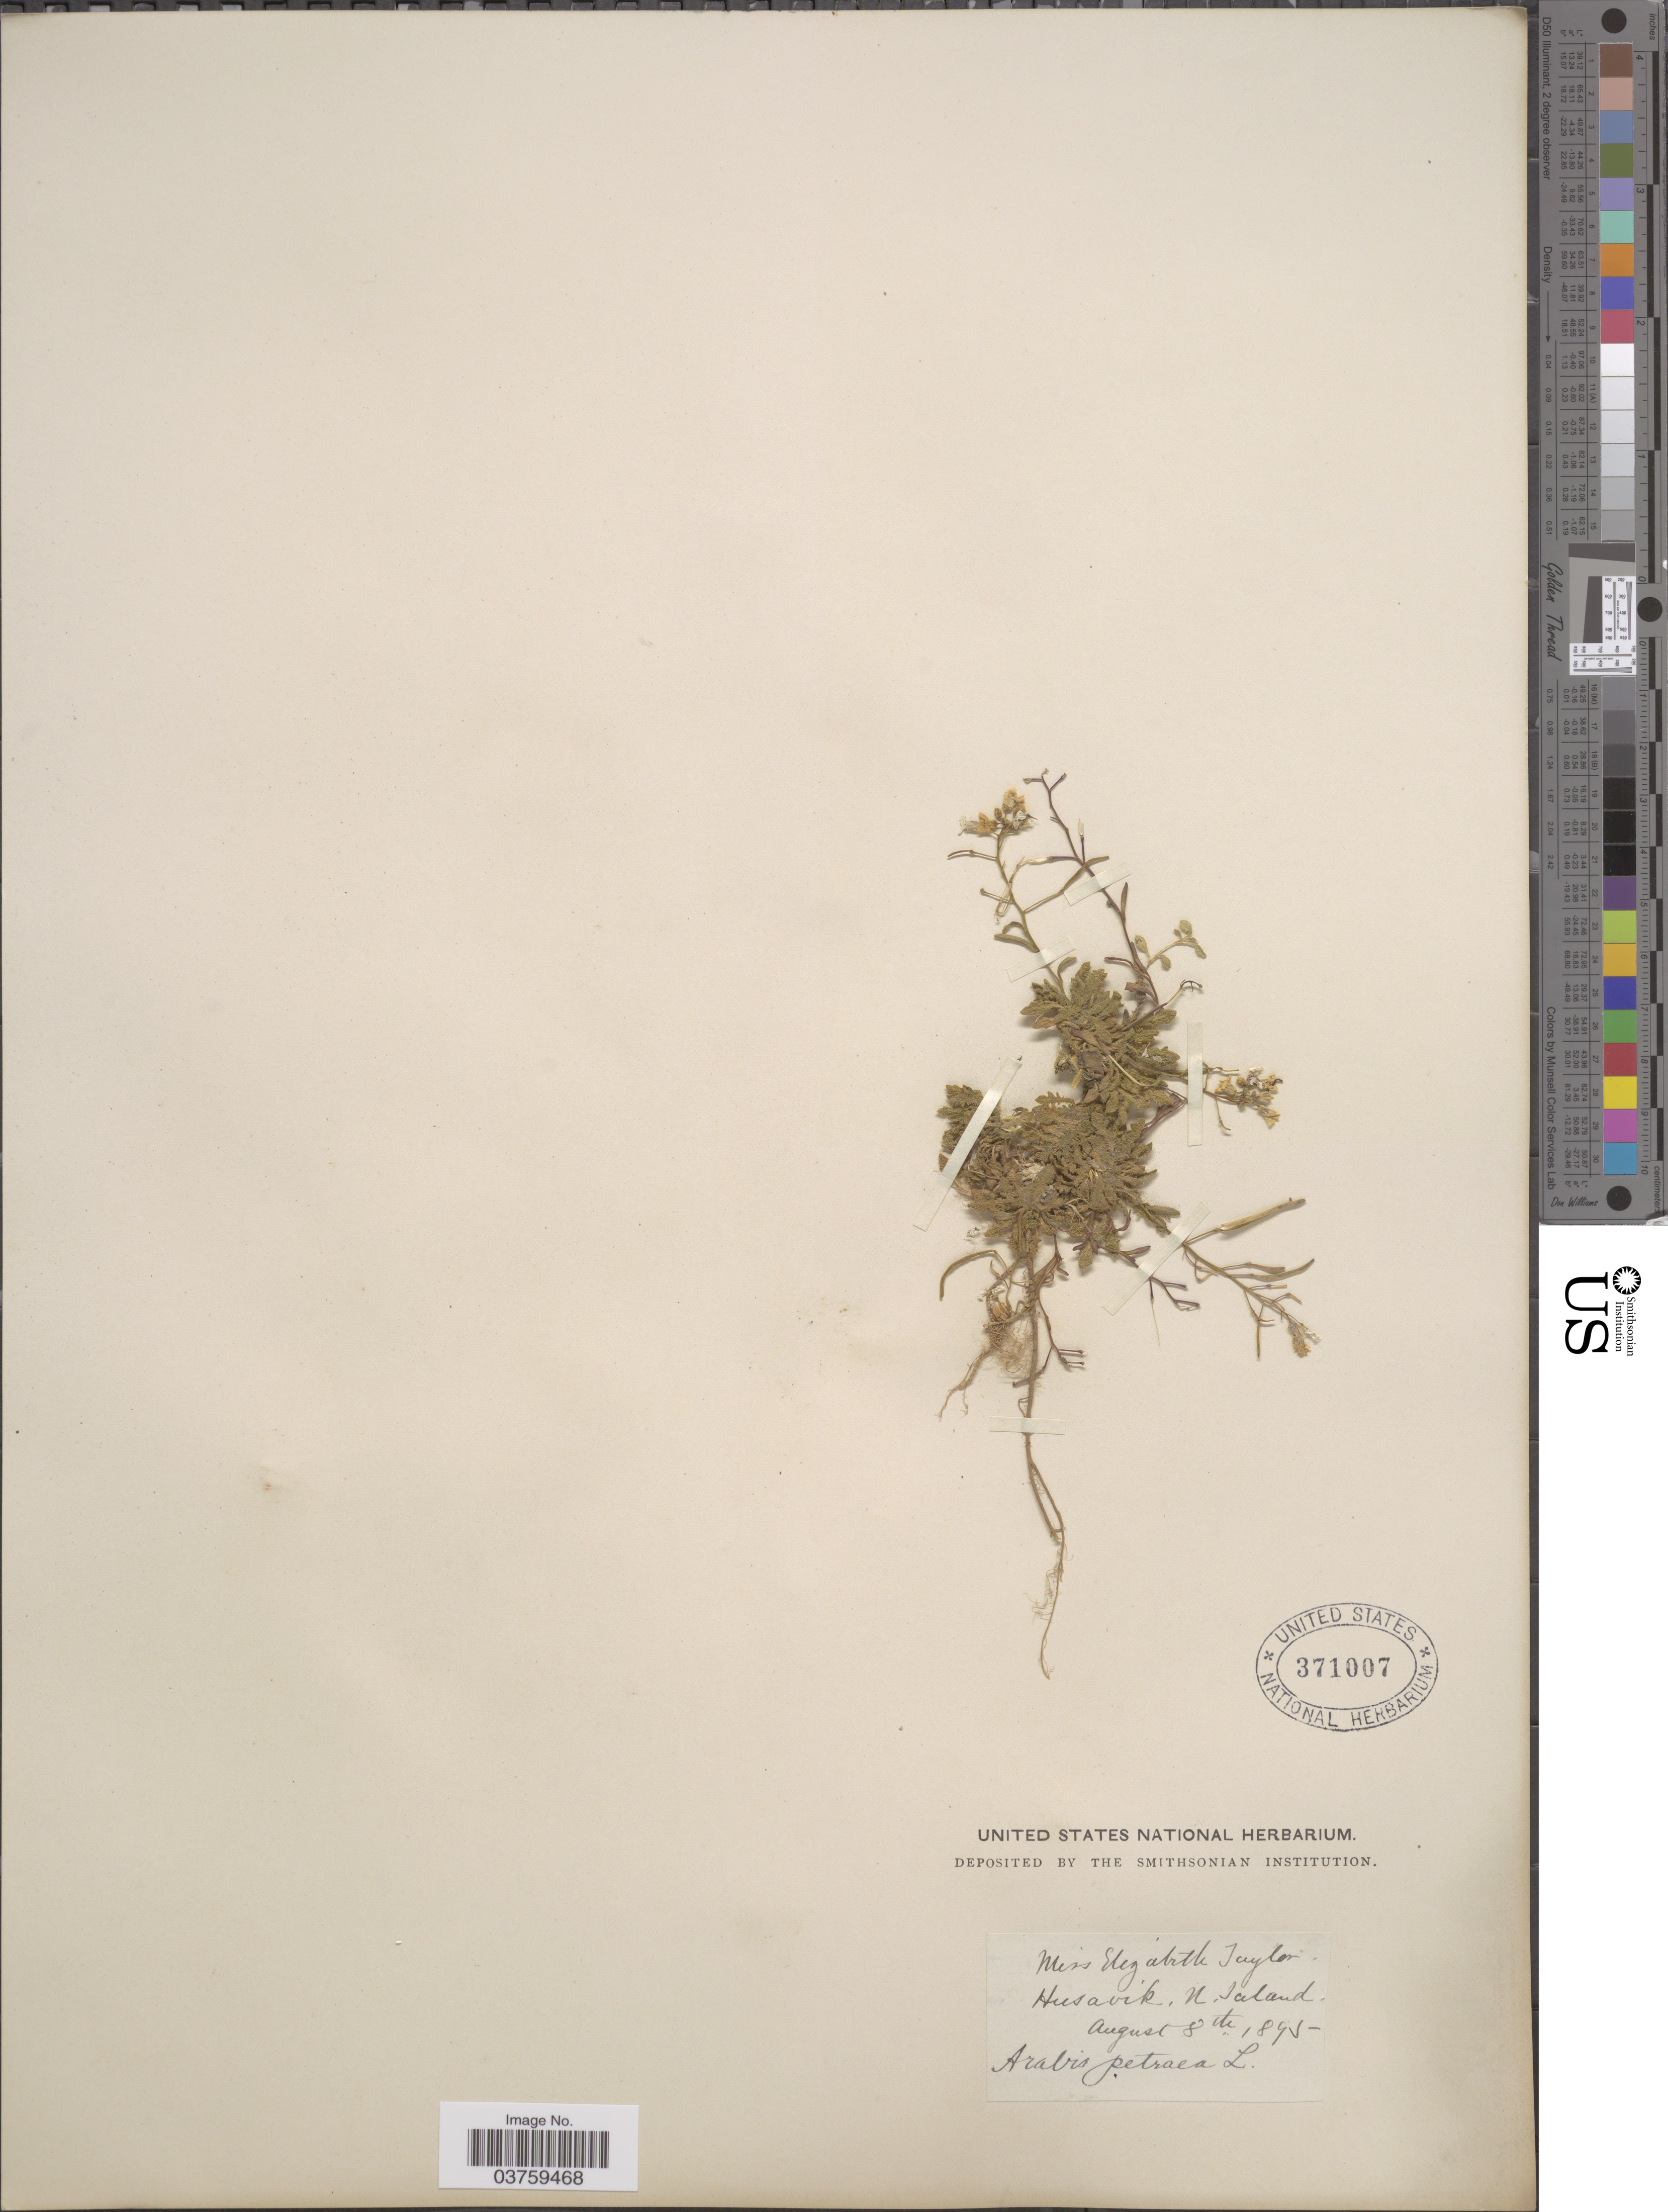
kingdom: Plantae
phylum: Tracheophyta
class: Magnoliopsida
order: Brassicales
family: Brassicaceae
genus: Arabis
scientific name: Arabis petraea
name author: (L.) Lam.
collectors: E. L. Taylor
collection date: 1895-08-08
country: Iceland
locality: Husavik. N. Iceland.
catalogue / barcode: US 371007